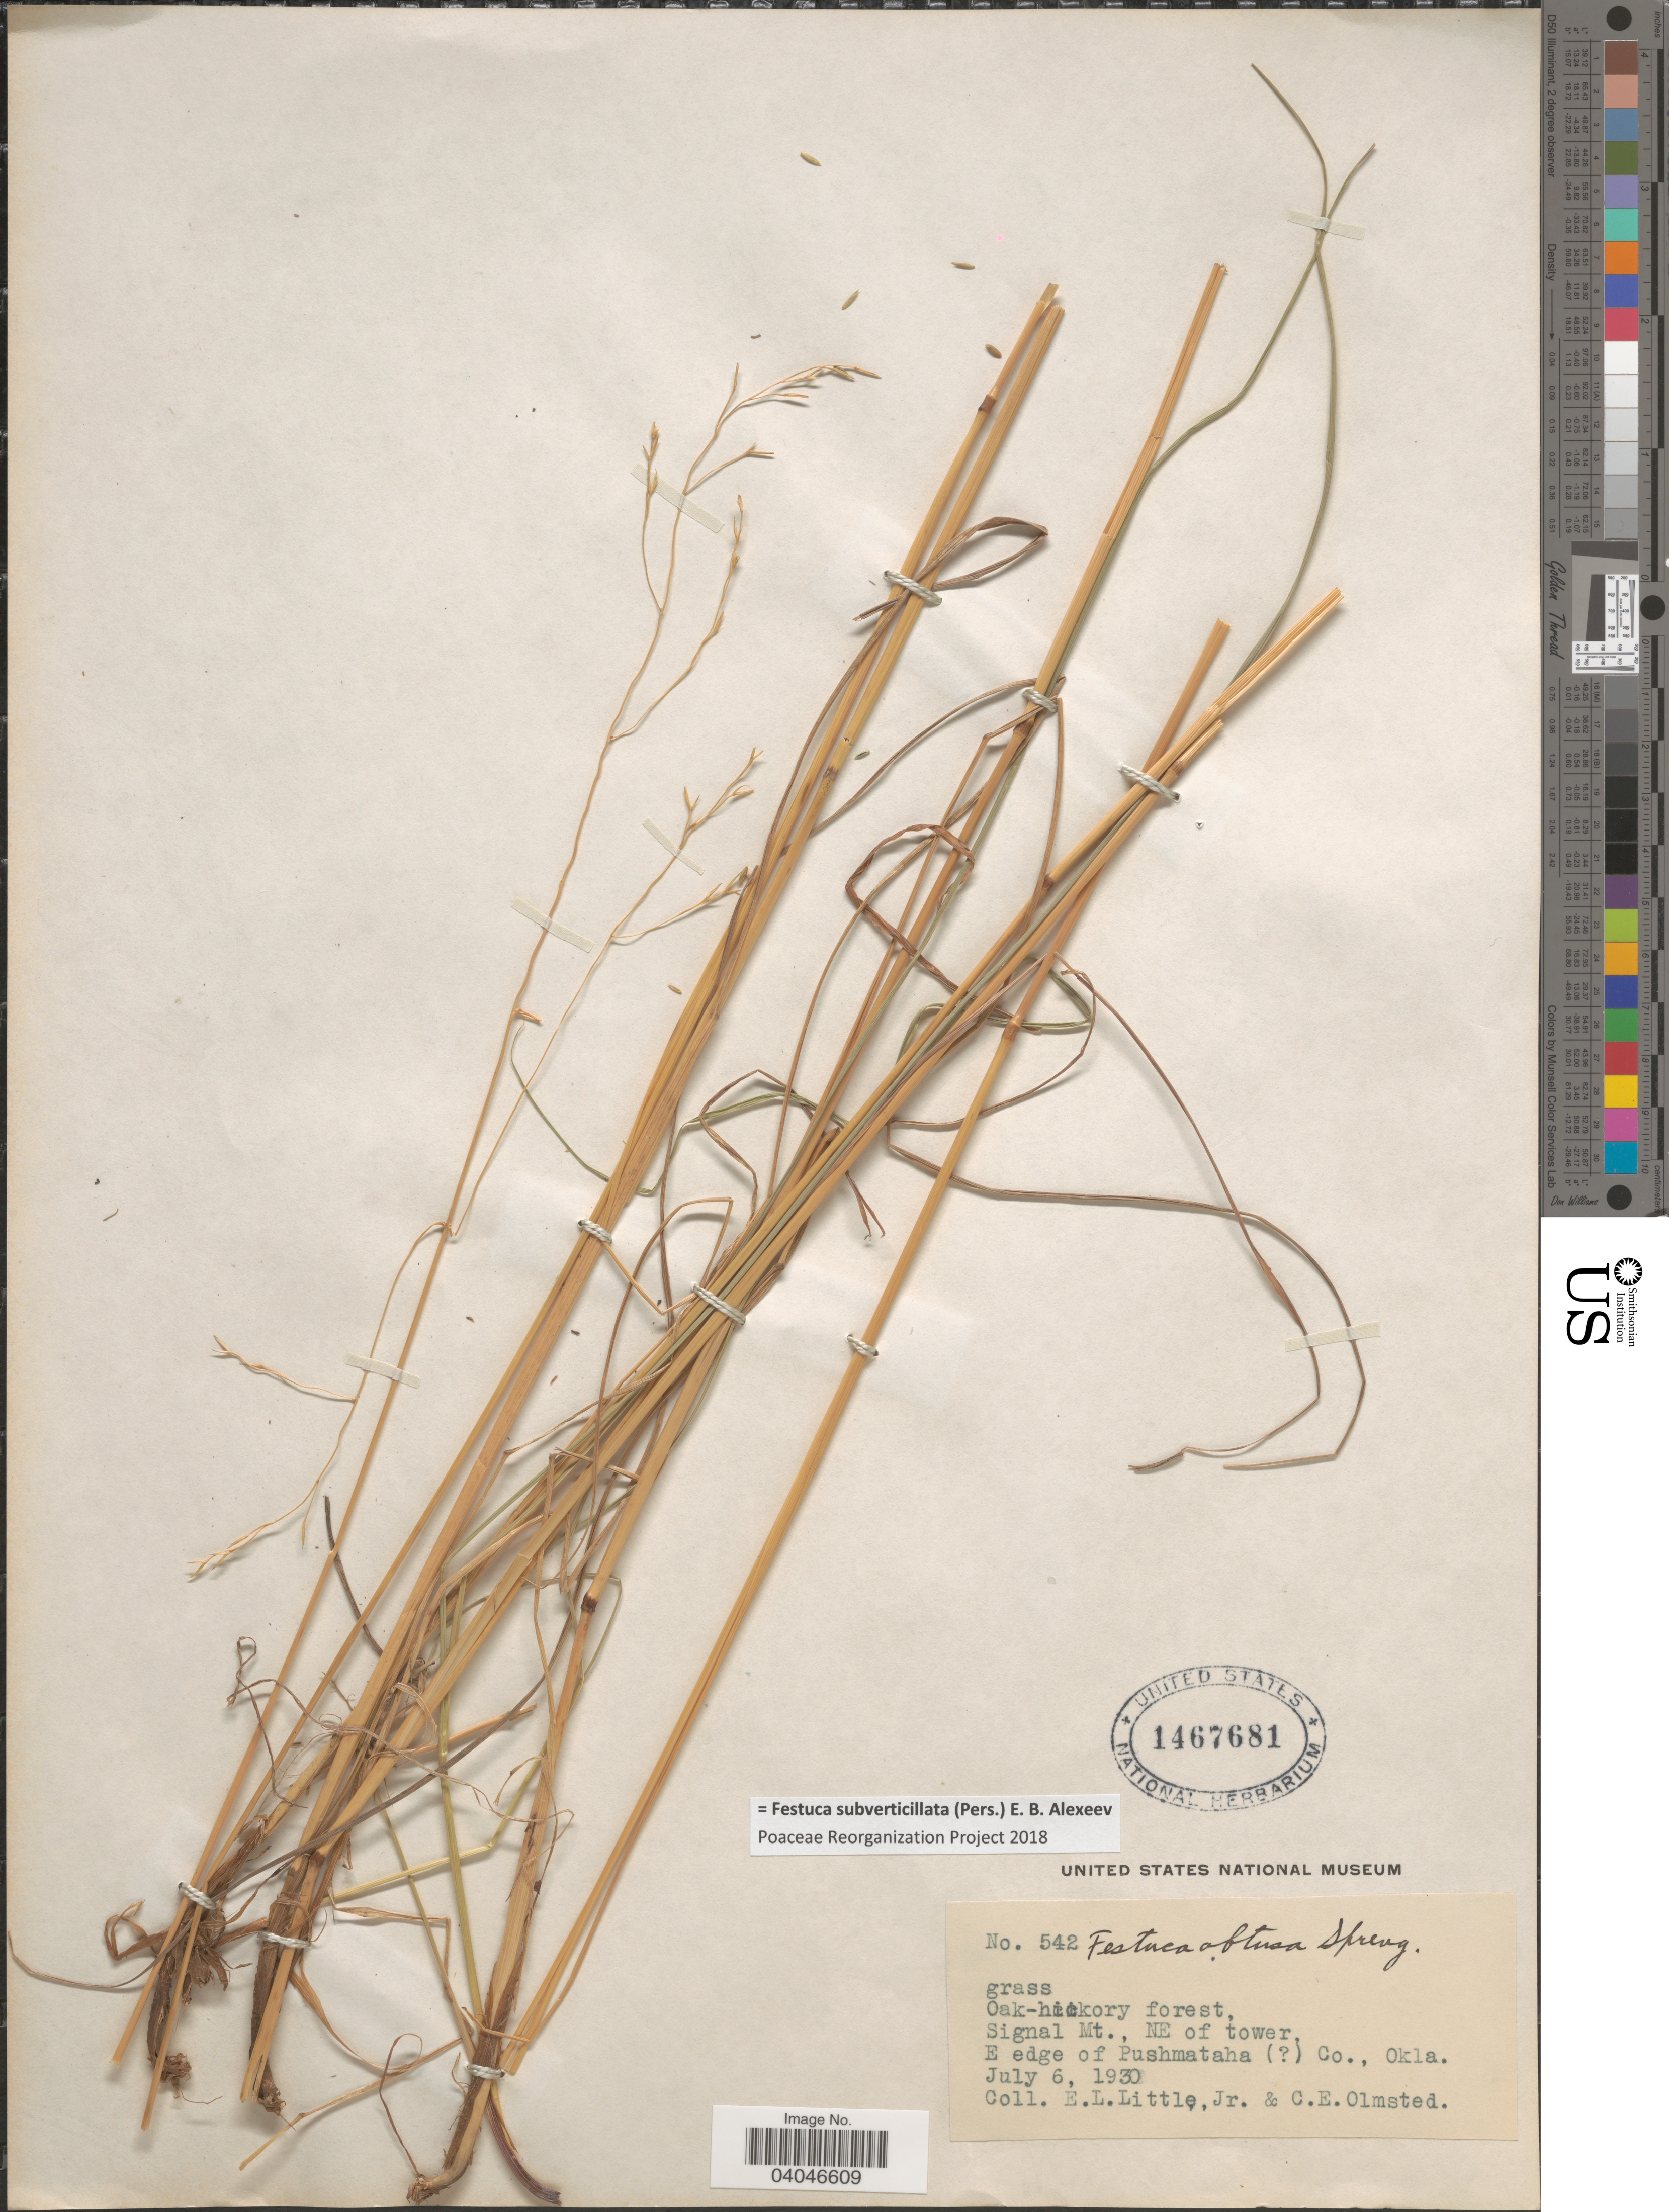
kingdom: Plantae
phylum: Tracheophyta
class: Liliopsida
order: Poales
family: Poaceae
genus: Festuca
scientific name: Festuca subverticillata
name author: (Pers.) E.B. Alexeev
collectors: E. L. Little & C. Olmsted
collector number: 542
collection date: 1930-07-06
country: United States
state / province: Oklahoma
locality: Oak-hickory forest, Signal Mt., NE of towe, E edge of Pushmataha ( [unsure placement]) Co., Okla.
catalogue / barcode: US 1467681